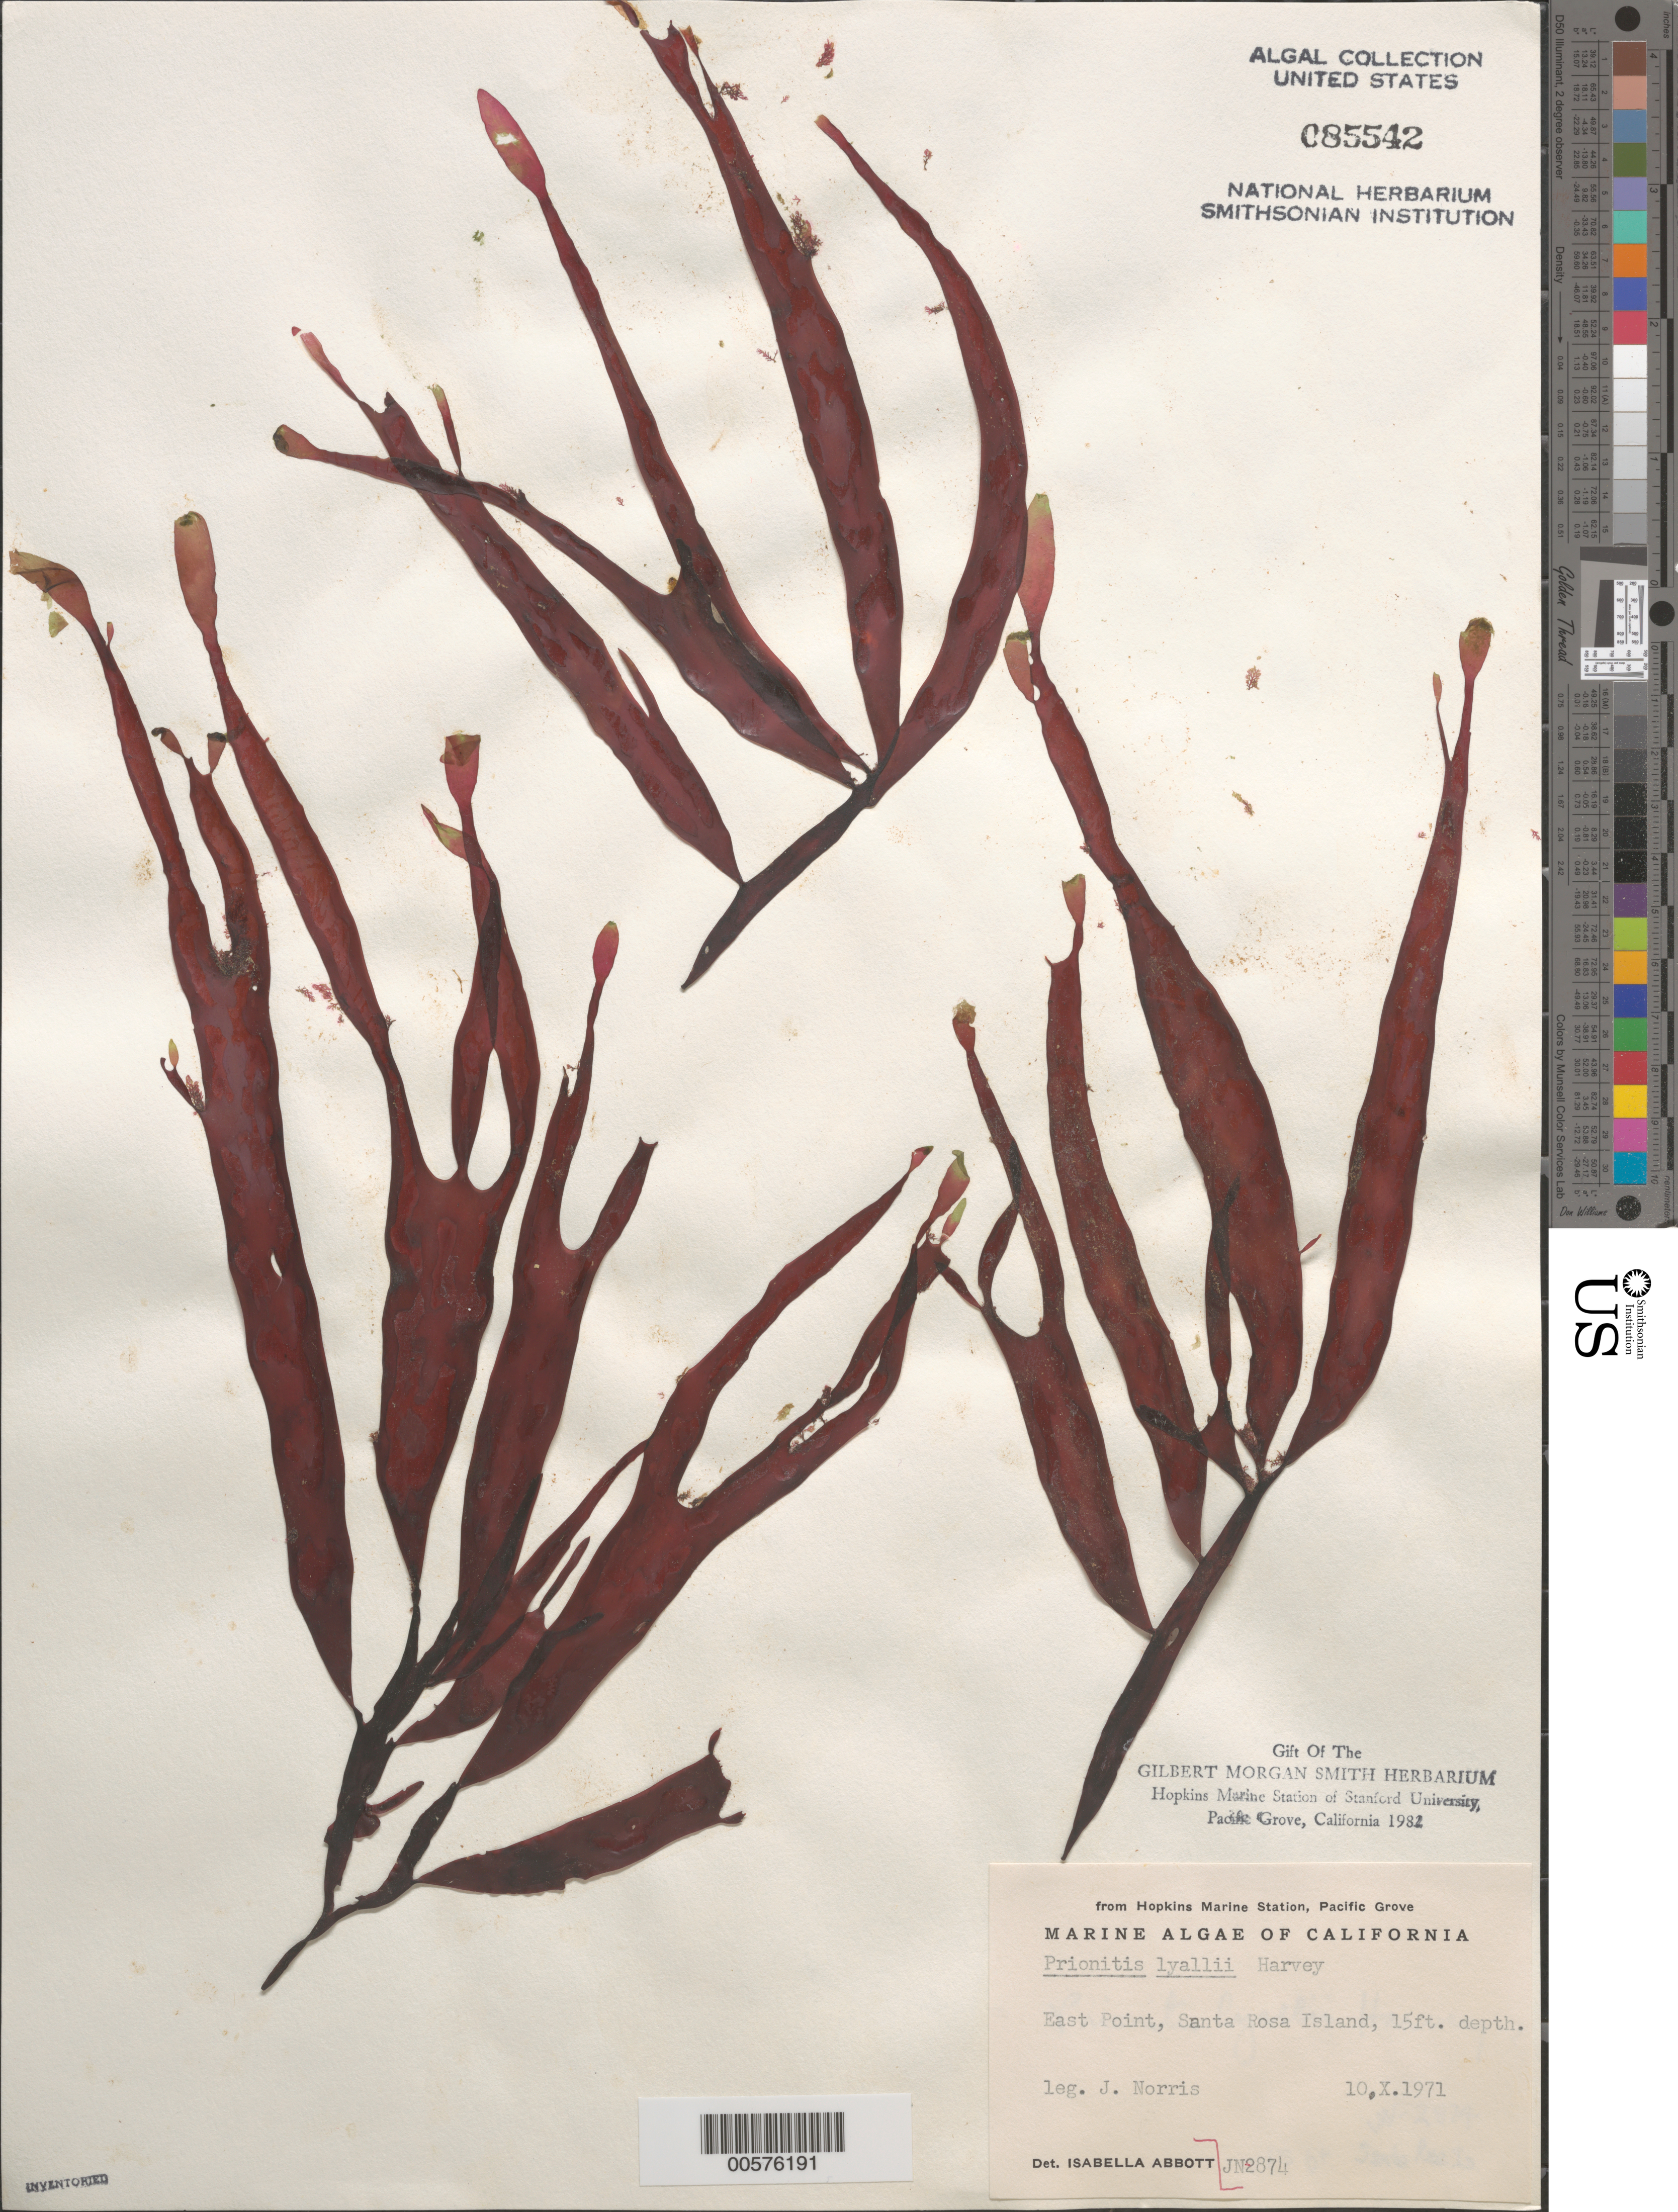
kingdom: Plantae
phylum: Rhodophyta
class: Florideophyceae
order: Cryptonemiales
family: Cryptonemiaceae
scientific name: Prionitis sternbergii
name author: (C. Agardh) J. Agardh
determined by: Algae name updating Project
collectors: J. N. Norris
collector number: JN-2874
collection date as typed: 10 Oct 1971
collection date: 1971-10-10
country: United States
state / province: California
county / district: Santa Barbara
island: Santa Rosa Island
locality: East Point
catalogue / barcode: US 85542